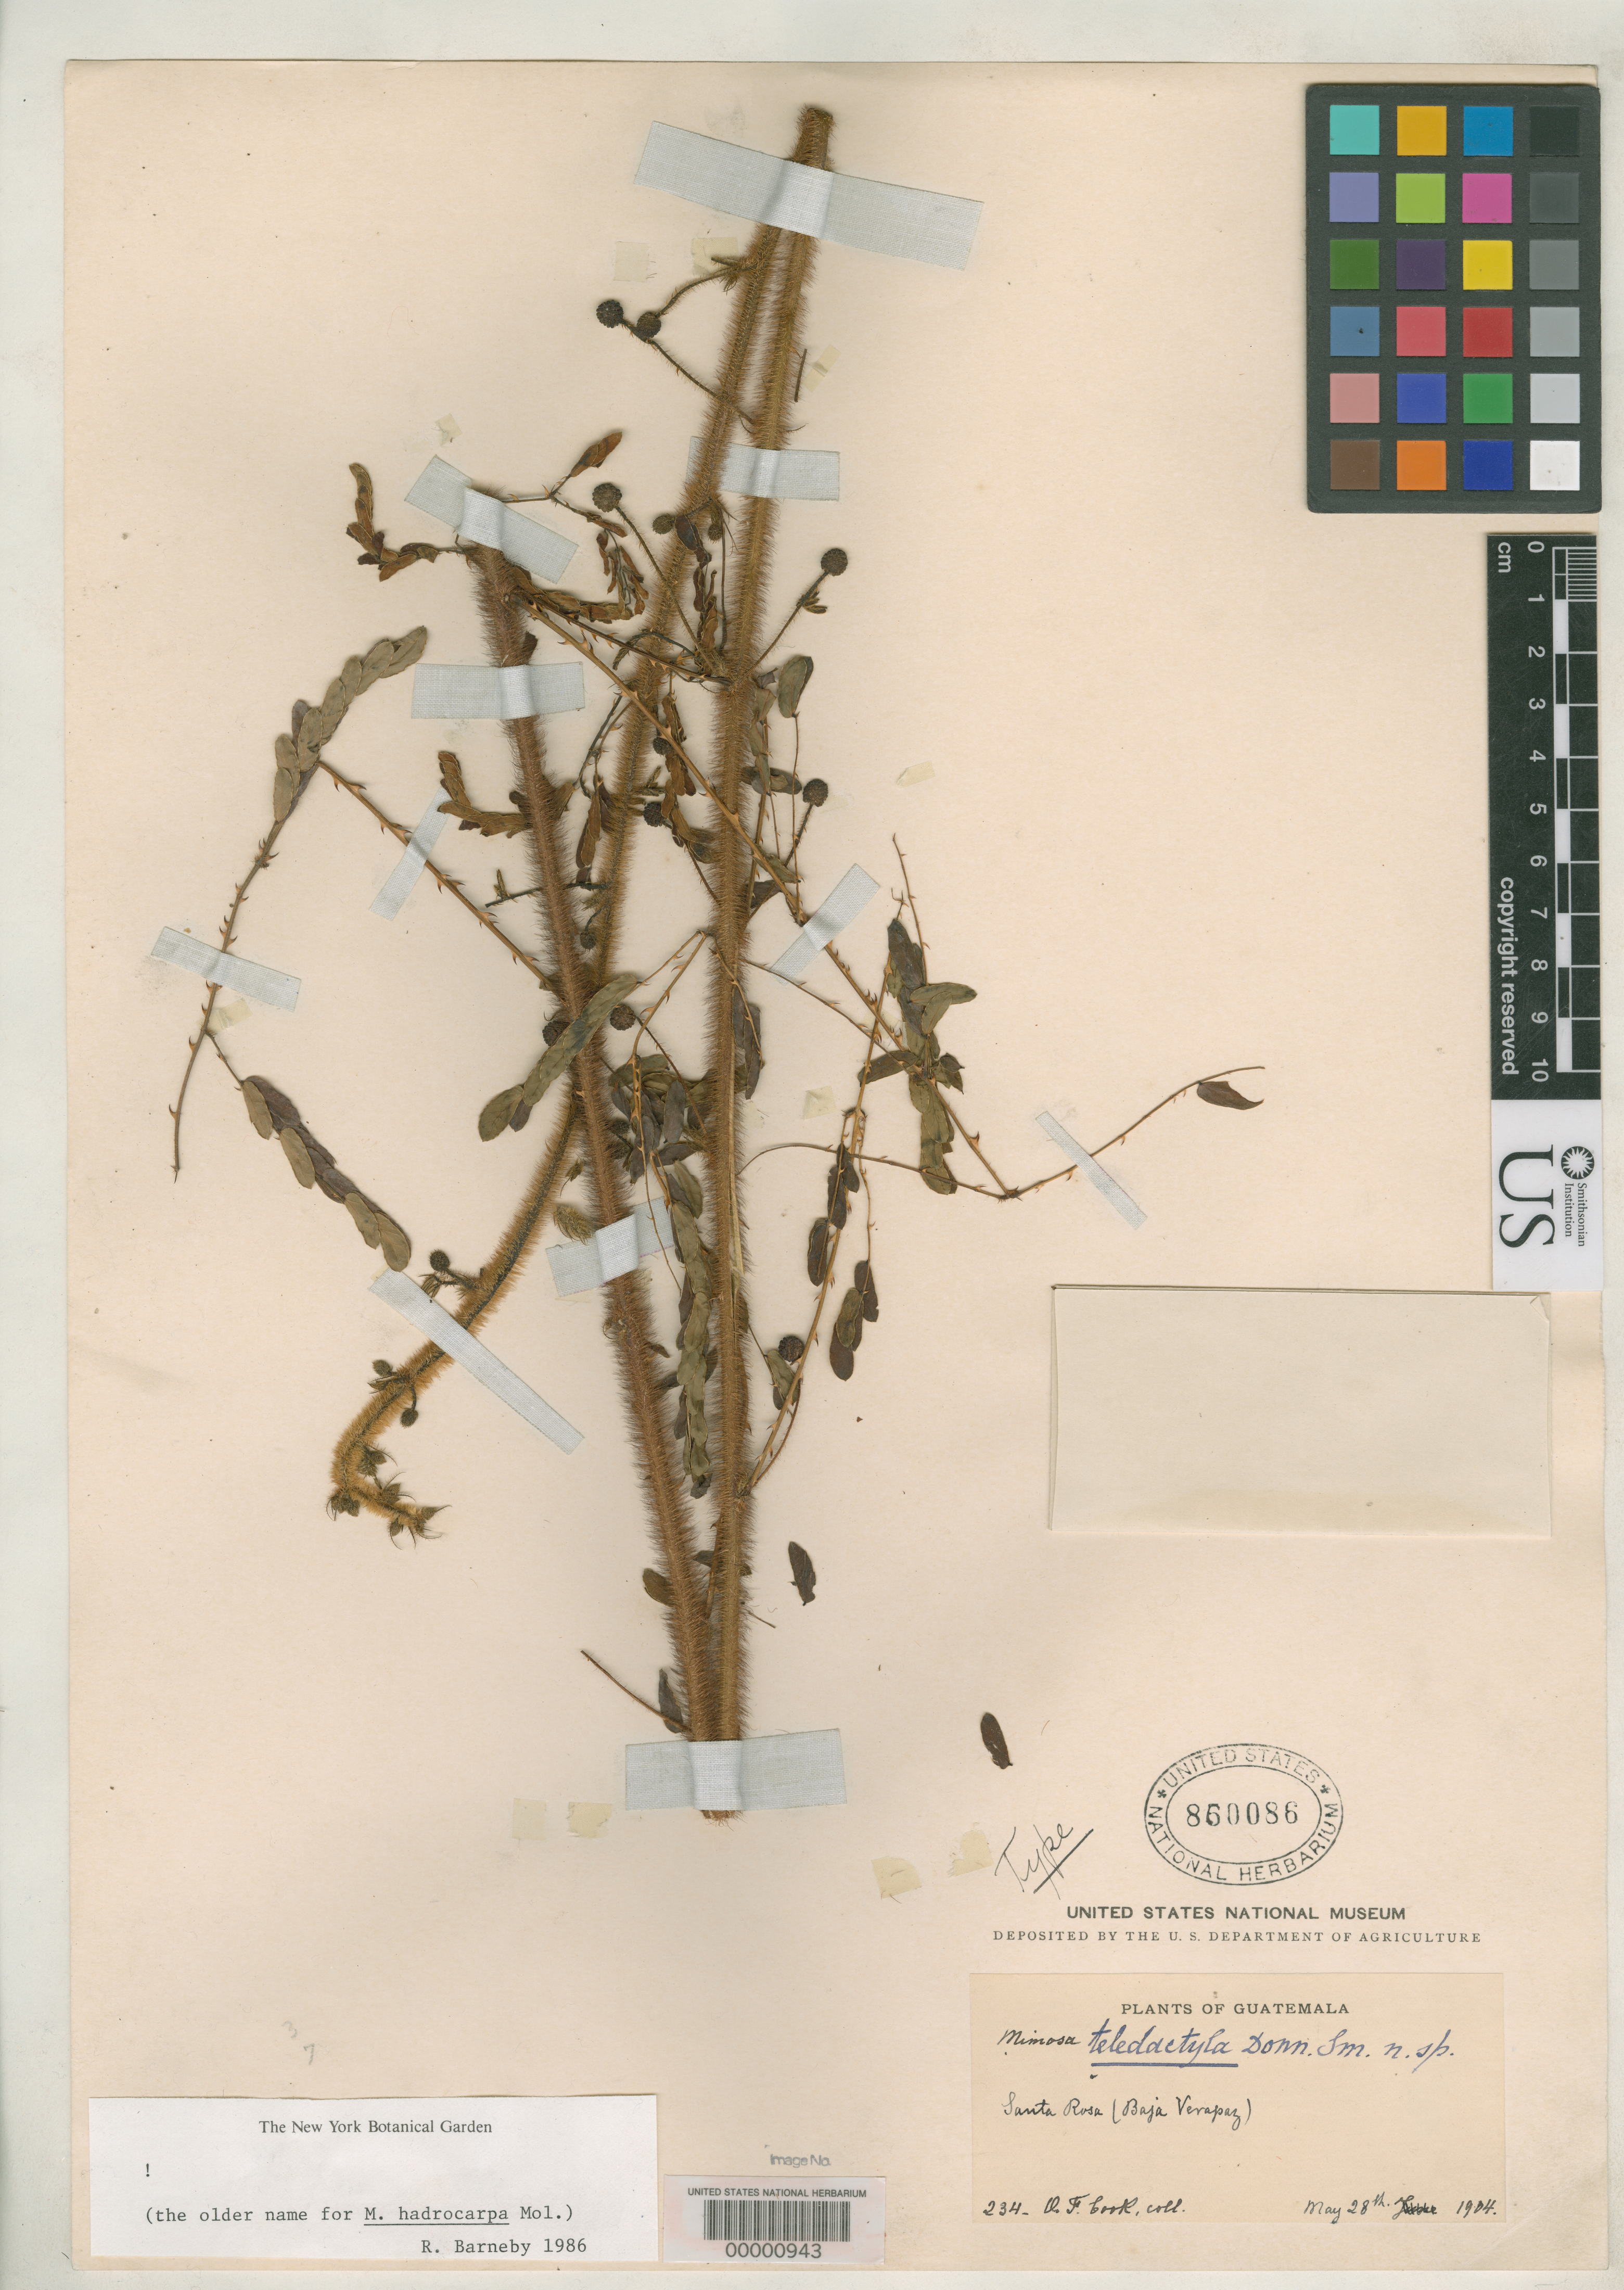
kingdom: Plantae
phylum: Tracheophyta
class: Magnoliopsida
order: Fabales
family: Fabaceae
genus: Mimosa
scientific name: Mimosa teledactyla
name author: Donn. Sm.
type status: Holotype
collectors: O. F. Cook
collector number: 234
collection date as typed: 28 May 1904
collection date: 1904-05-28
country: Guatemala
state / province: Baja Verapaz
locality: Santa Rosa.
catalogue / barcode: US 860086